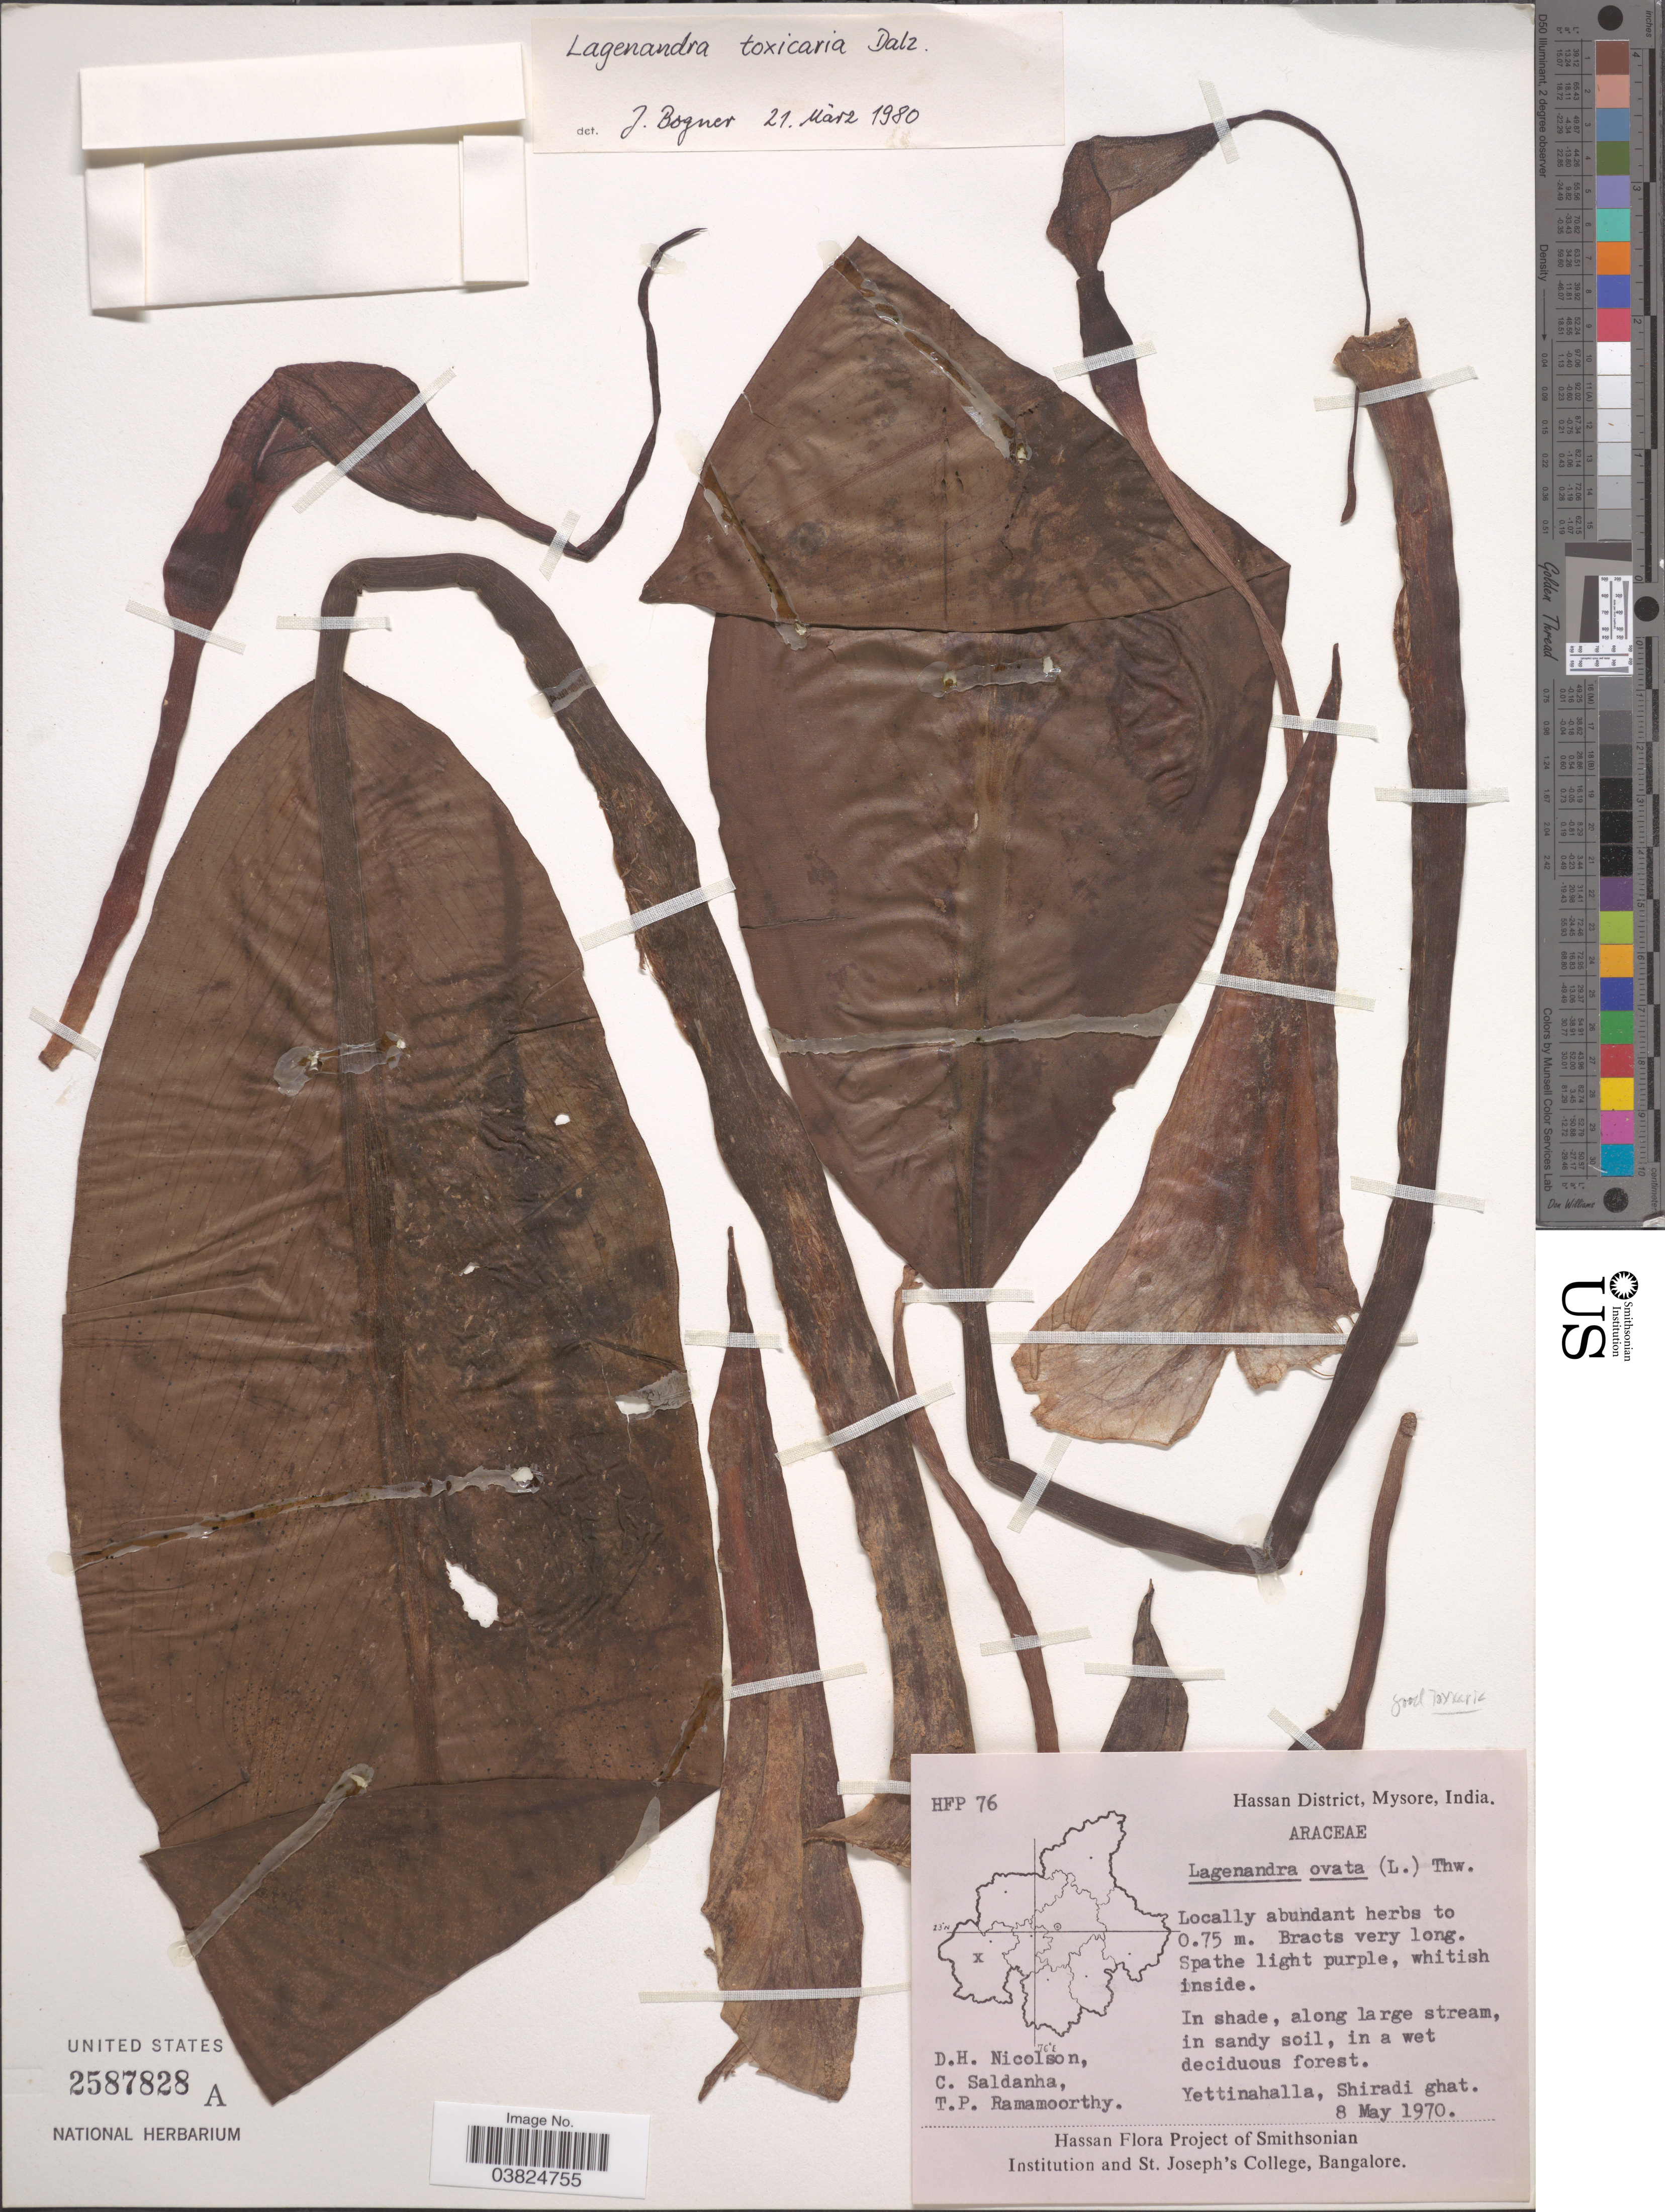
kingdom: Plantae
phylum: Tracheophyta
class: Liliopsida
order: Alismatales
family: Araceae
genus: Lagenandra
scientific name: Lagenandra toxicaria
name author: Dalzell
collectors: D. H. Nicolson, C. Saldanha & T. P. Ramamoorthy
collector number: HFP76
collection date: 1970-05-08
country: India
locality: Hassan District, Mysore. Yettinahalla, Shiradi ghat.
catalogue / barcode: US 2587828A